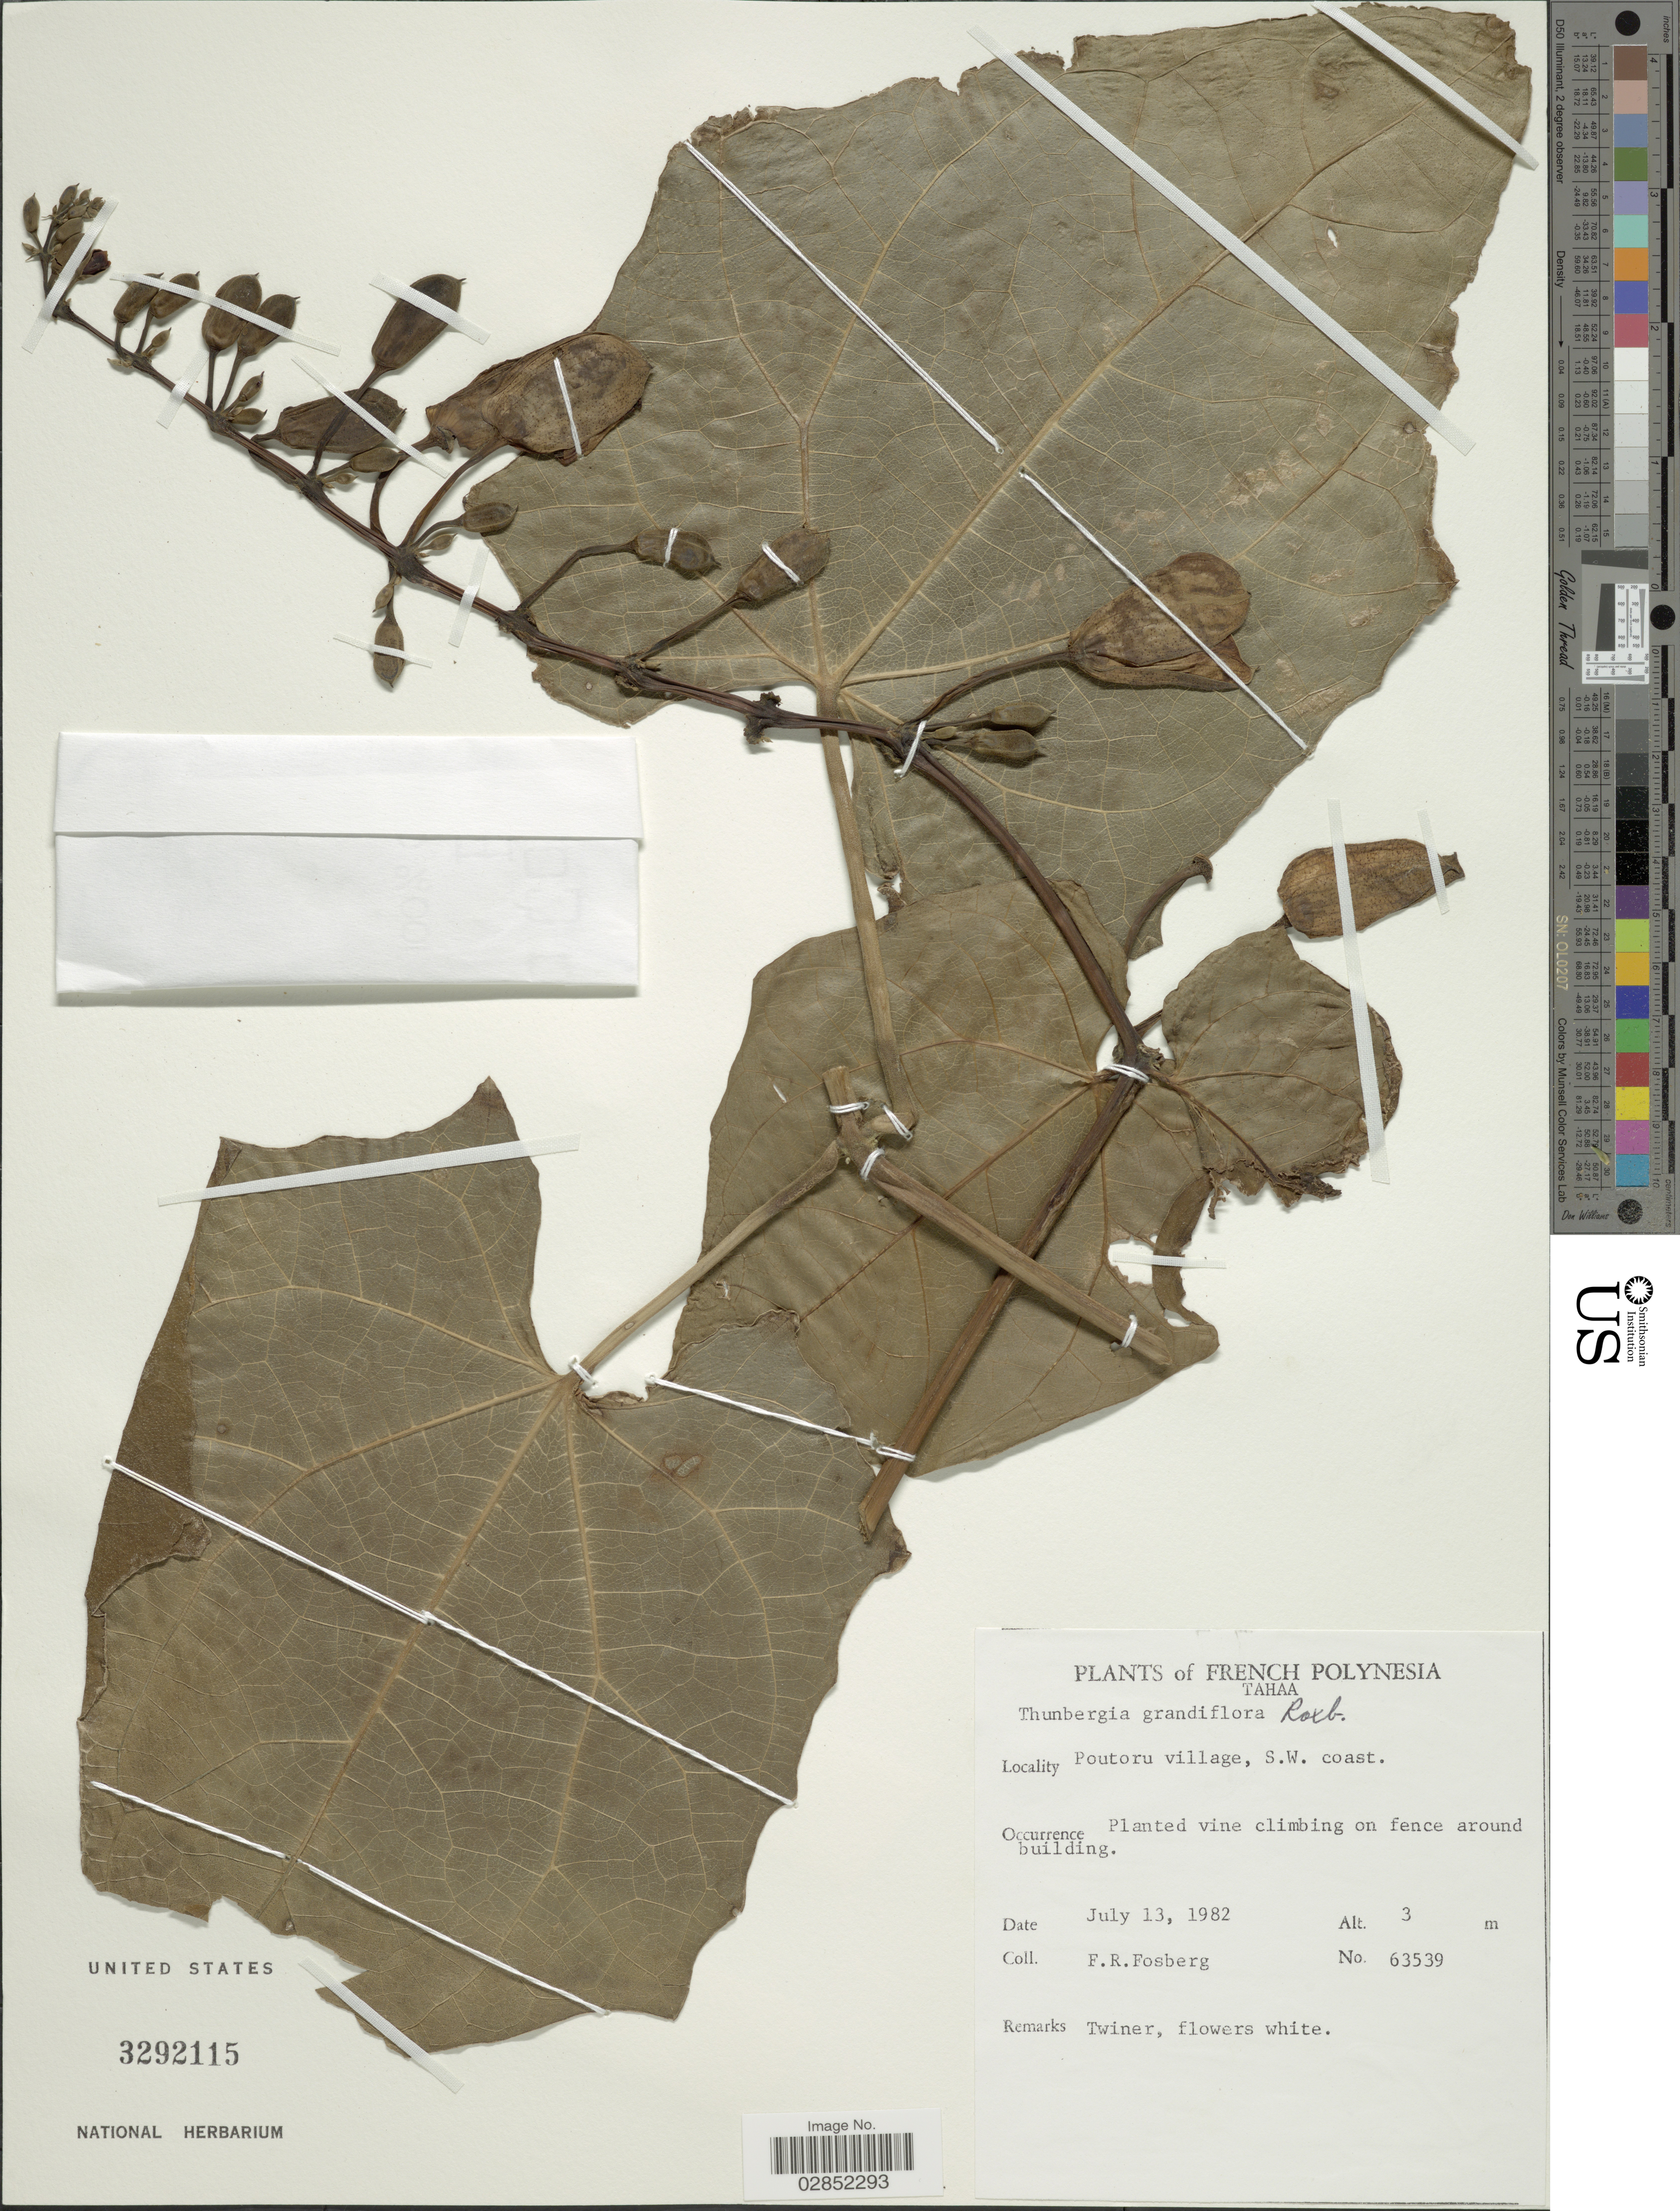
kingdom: Plantae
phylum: Tracheophyta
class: Magnoliopsida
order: Lamiales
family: Acanthaceae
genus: Thunbergia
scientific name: Thunbergia grandiflora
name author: Roxb.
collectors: F. R. Fosberg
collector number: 63539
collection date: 1982-07-13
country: French Polynesia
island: Tahaa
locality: Tahaa. Poutoru village, S.W. coast.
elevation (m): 3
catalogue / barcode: US 3292115